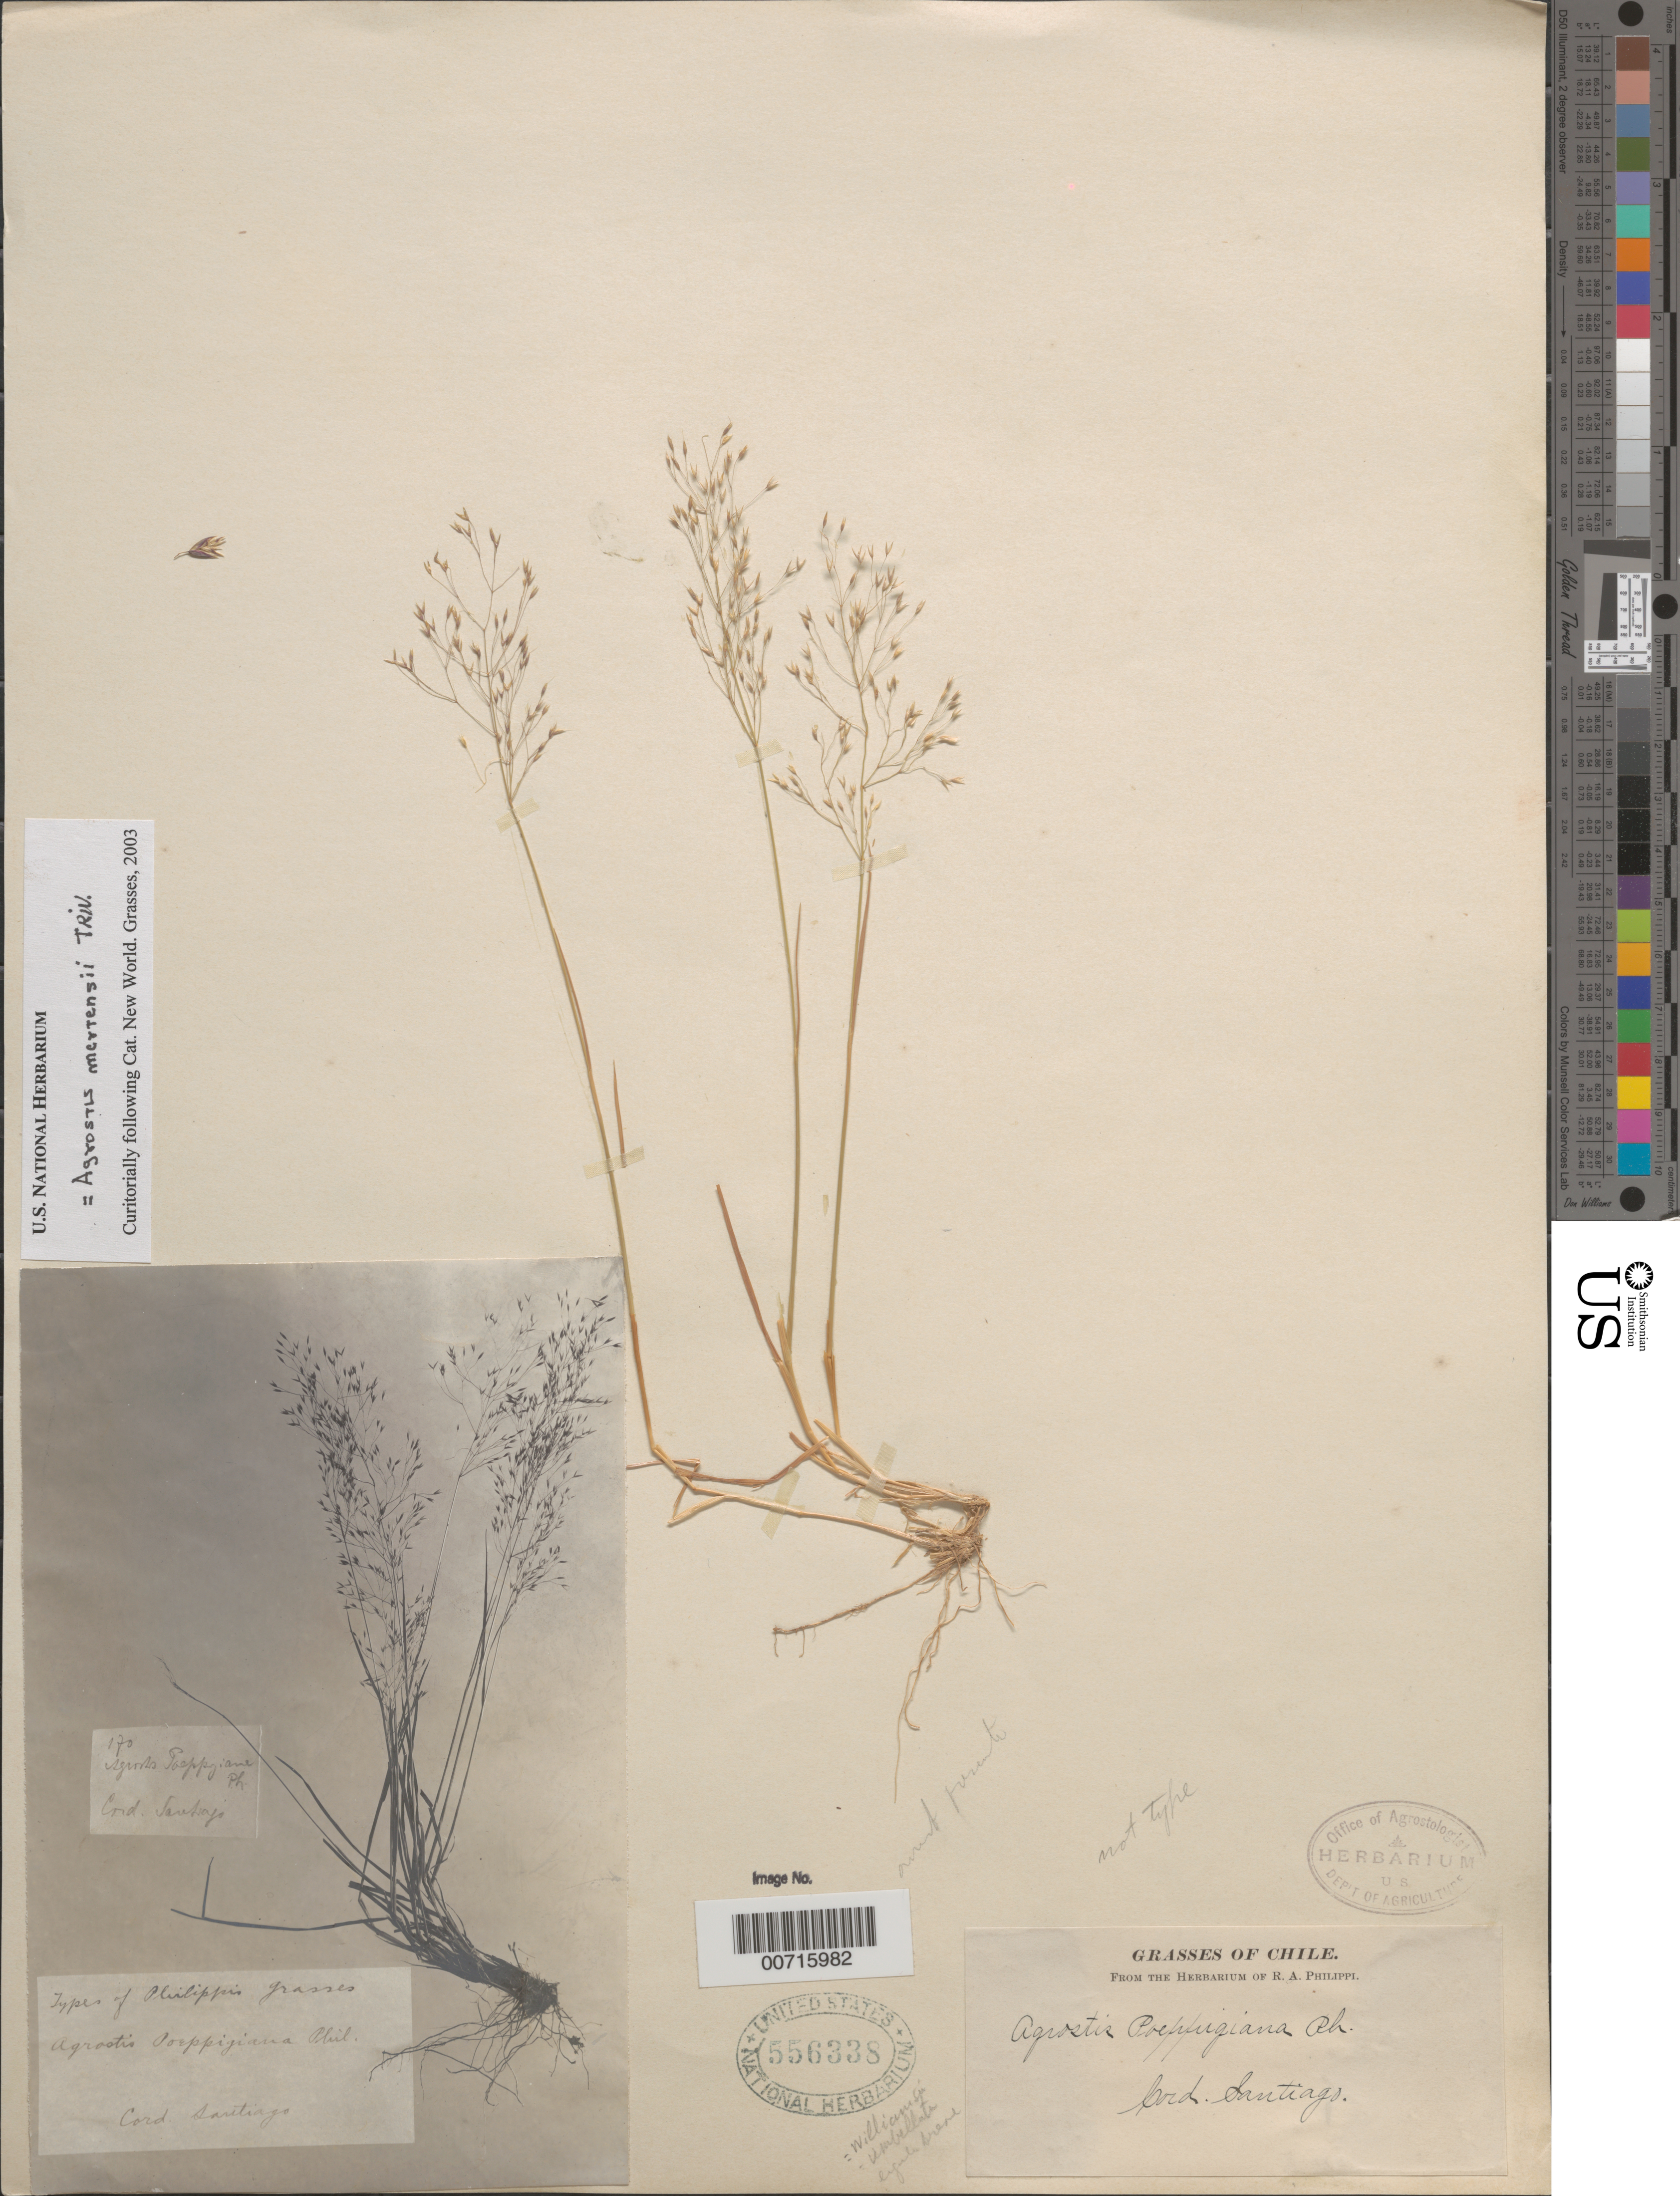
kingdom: Plantae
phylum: Tracheophyta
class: Liliopsida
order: Poales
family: Poaceae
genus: Agrostis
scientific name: Agrostis mertensii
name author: Trin.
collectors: ex. herb. R.A. Philippi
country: Chile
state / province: Región Metropolitana (RM)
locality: Cord. Santiago.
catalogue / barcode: US 556338